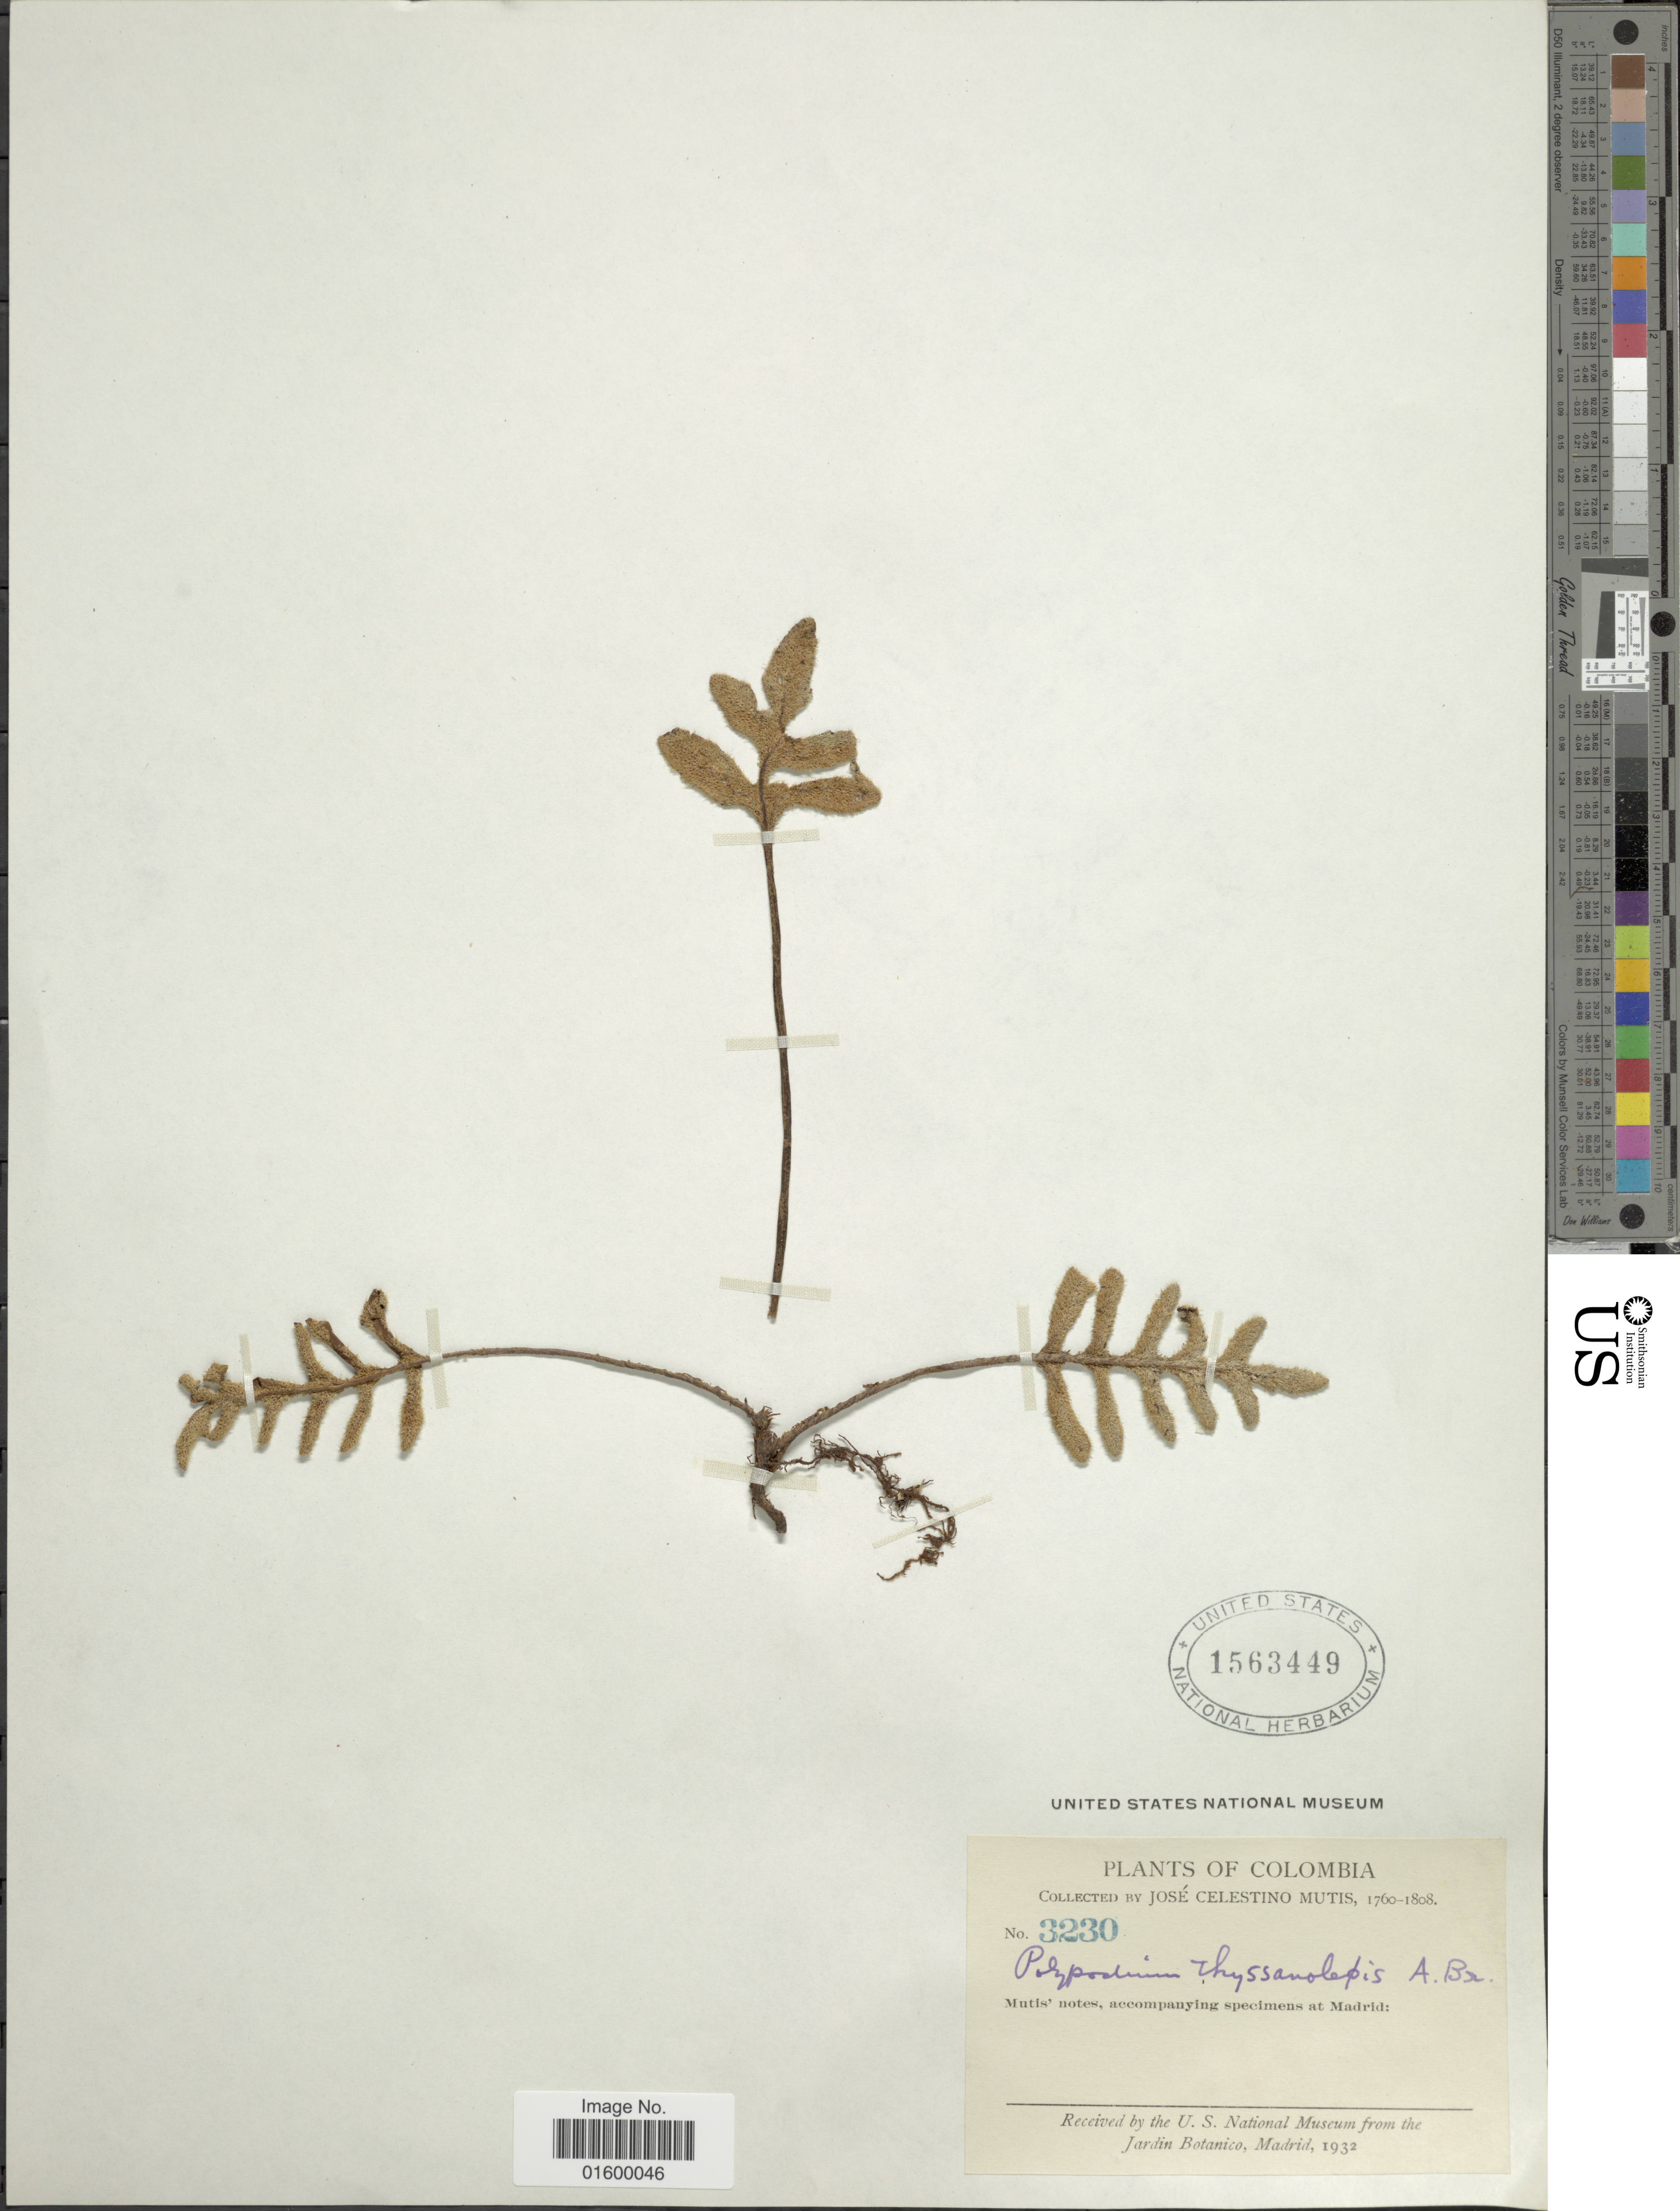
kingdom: Plantae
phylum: Tracheophyta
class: Polypodiopsida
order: Polypodiales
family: Polypodiaceae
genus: Pleopeltis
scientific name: Pleopeltis thyssanolepis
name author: (A. Braun ex Klotzsch) E.G. Andrews & Windham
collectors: J. C. B. Mutis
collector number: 3230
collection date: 1760/1808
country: Colombia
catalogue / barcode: US 1563449